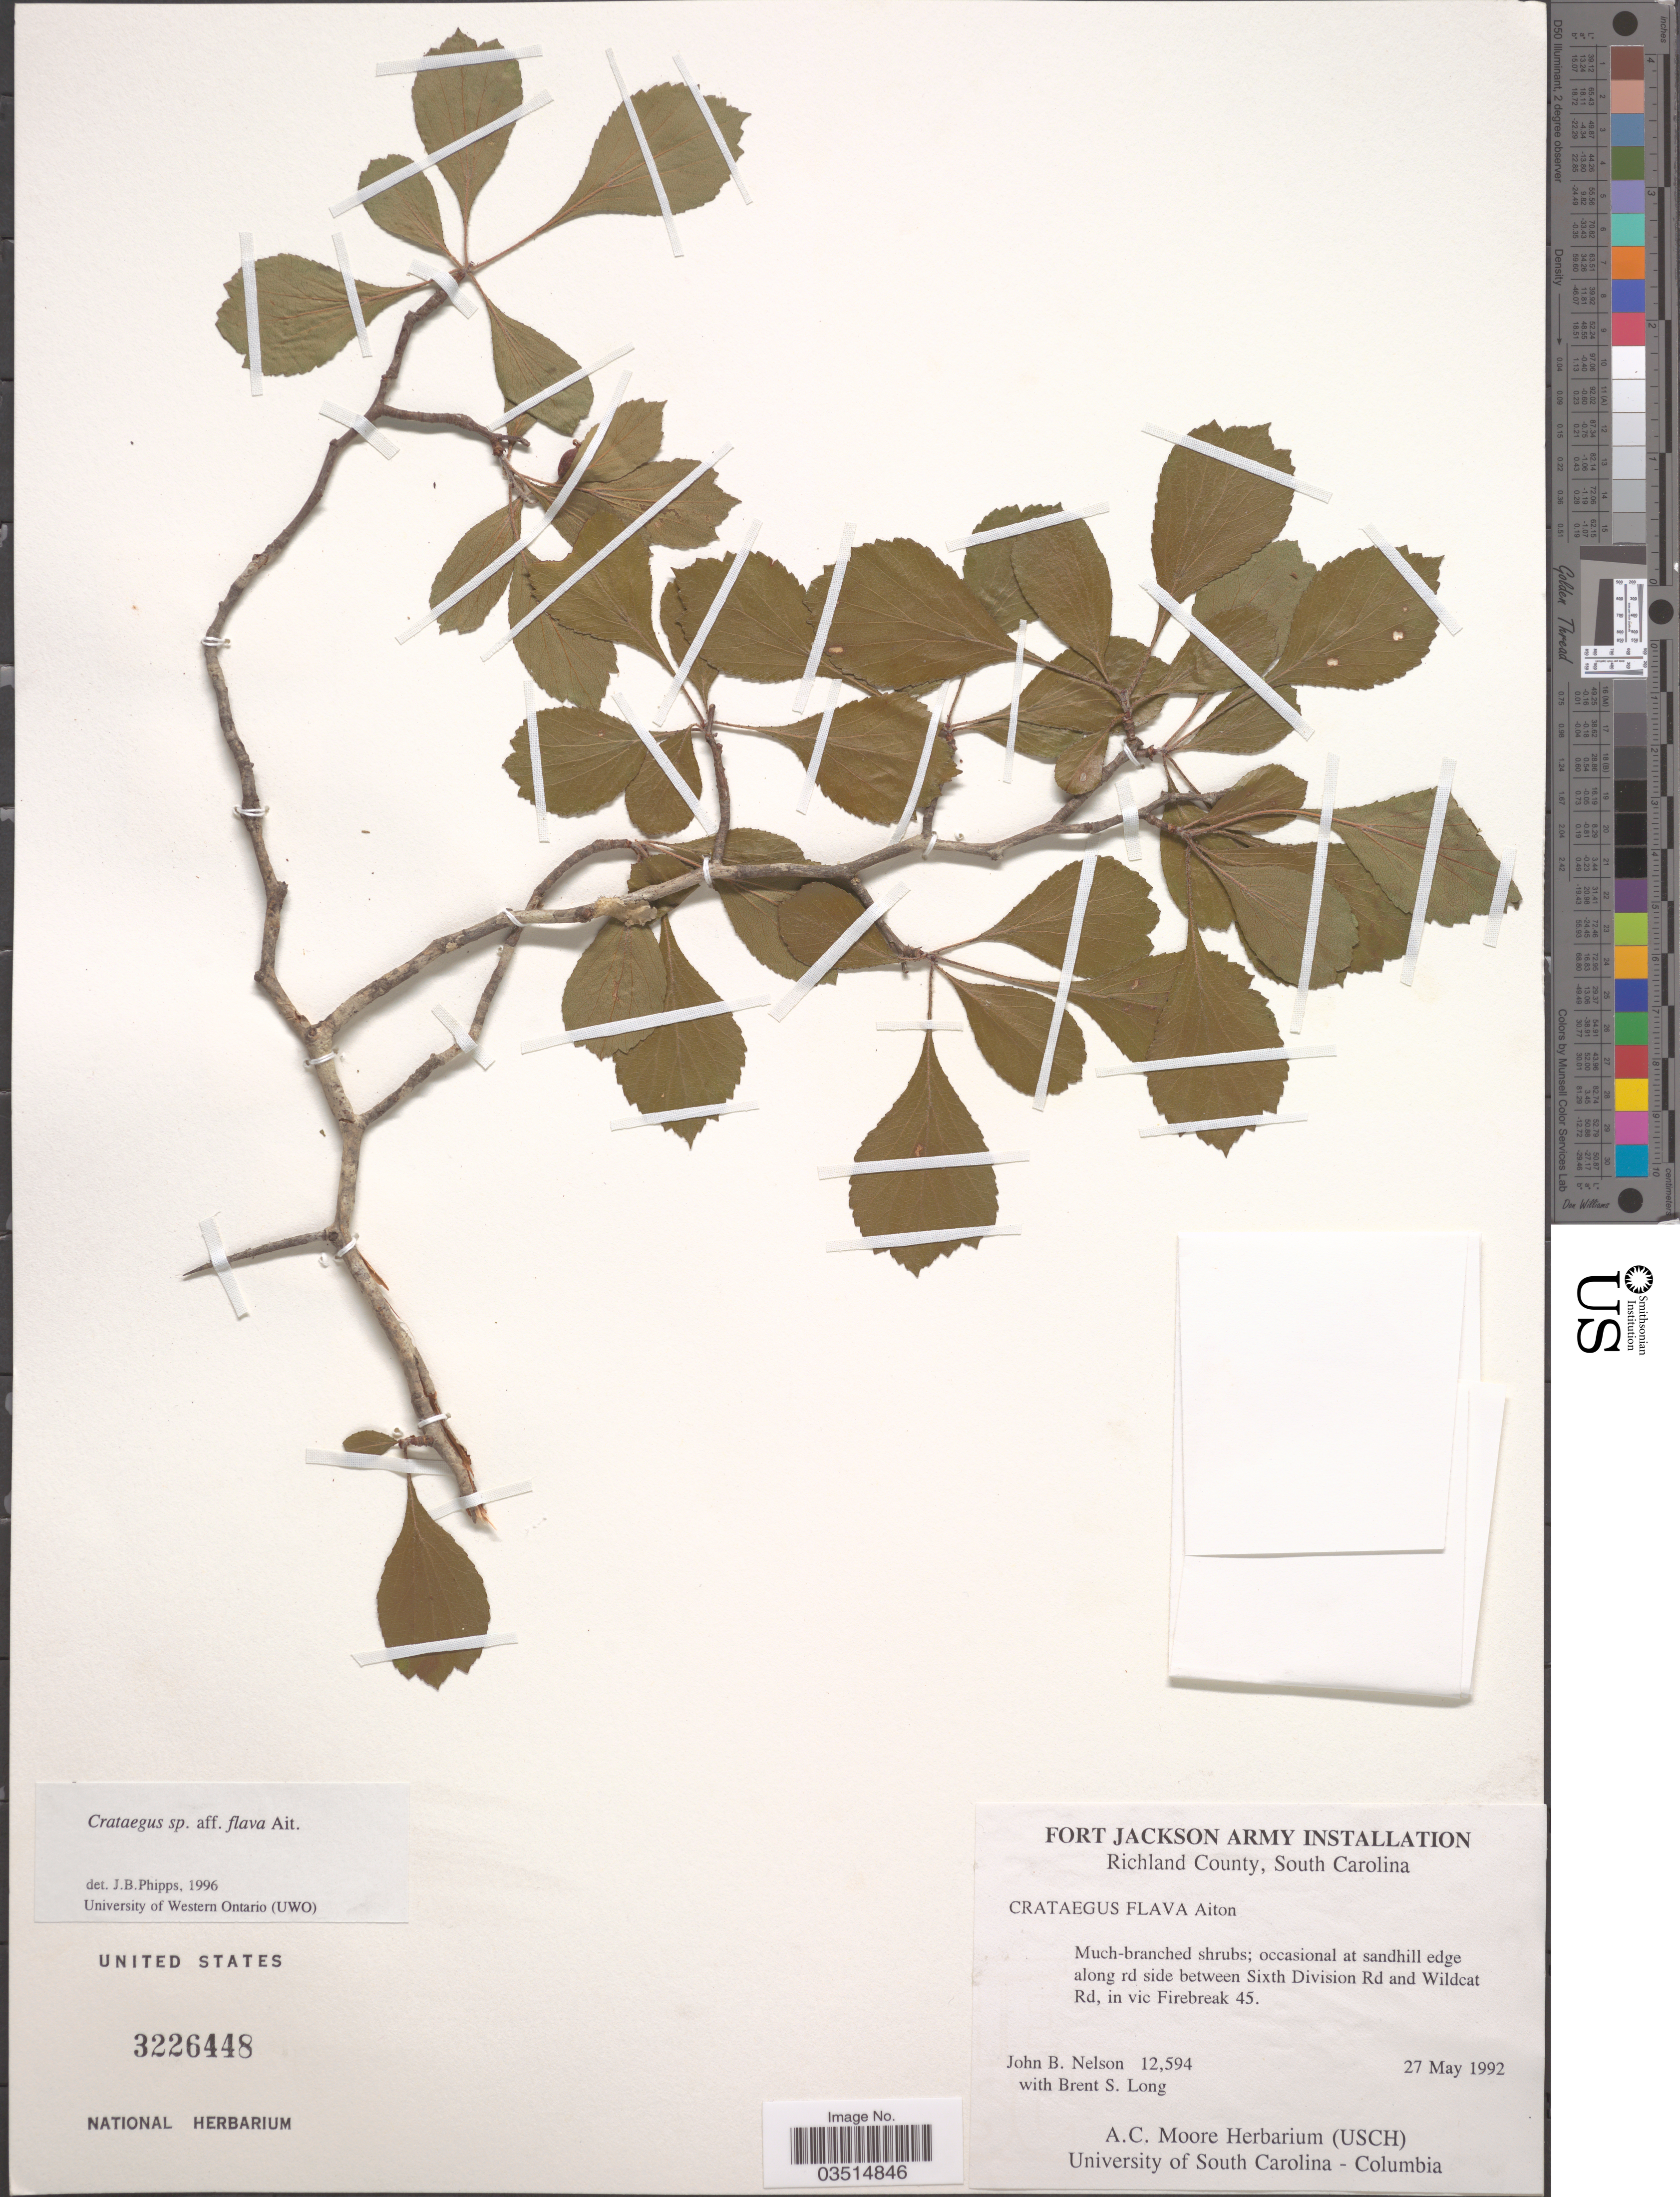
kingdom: Plantae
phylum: Tracheophyta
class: Magnoliopsida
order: Rosales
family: Rosaceae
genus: Crataegus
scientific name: Crataegus flava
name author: Aiton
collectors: J. B. Nelson & B. Long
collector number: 12594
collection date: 1992-05-27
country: United States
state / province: South Carolina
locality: Fort Jackson Army Installation. [unsure placement] Richland County. Along rd side between Sixth Division Rd and Wildcat Rd, in vic Firebreak 45.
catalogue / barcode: US 3226448